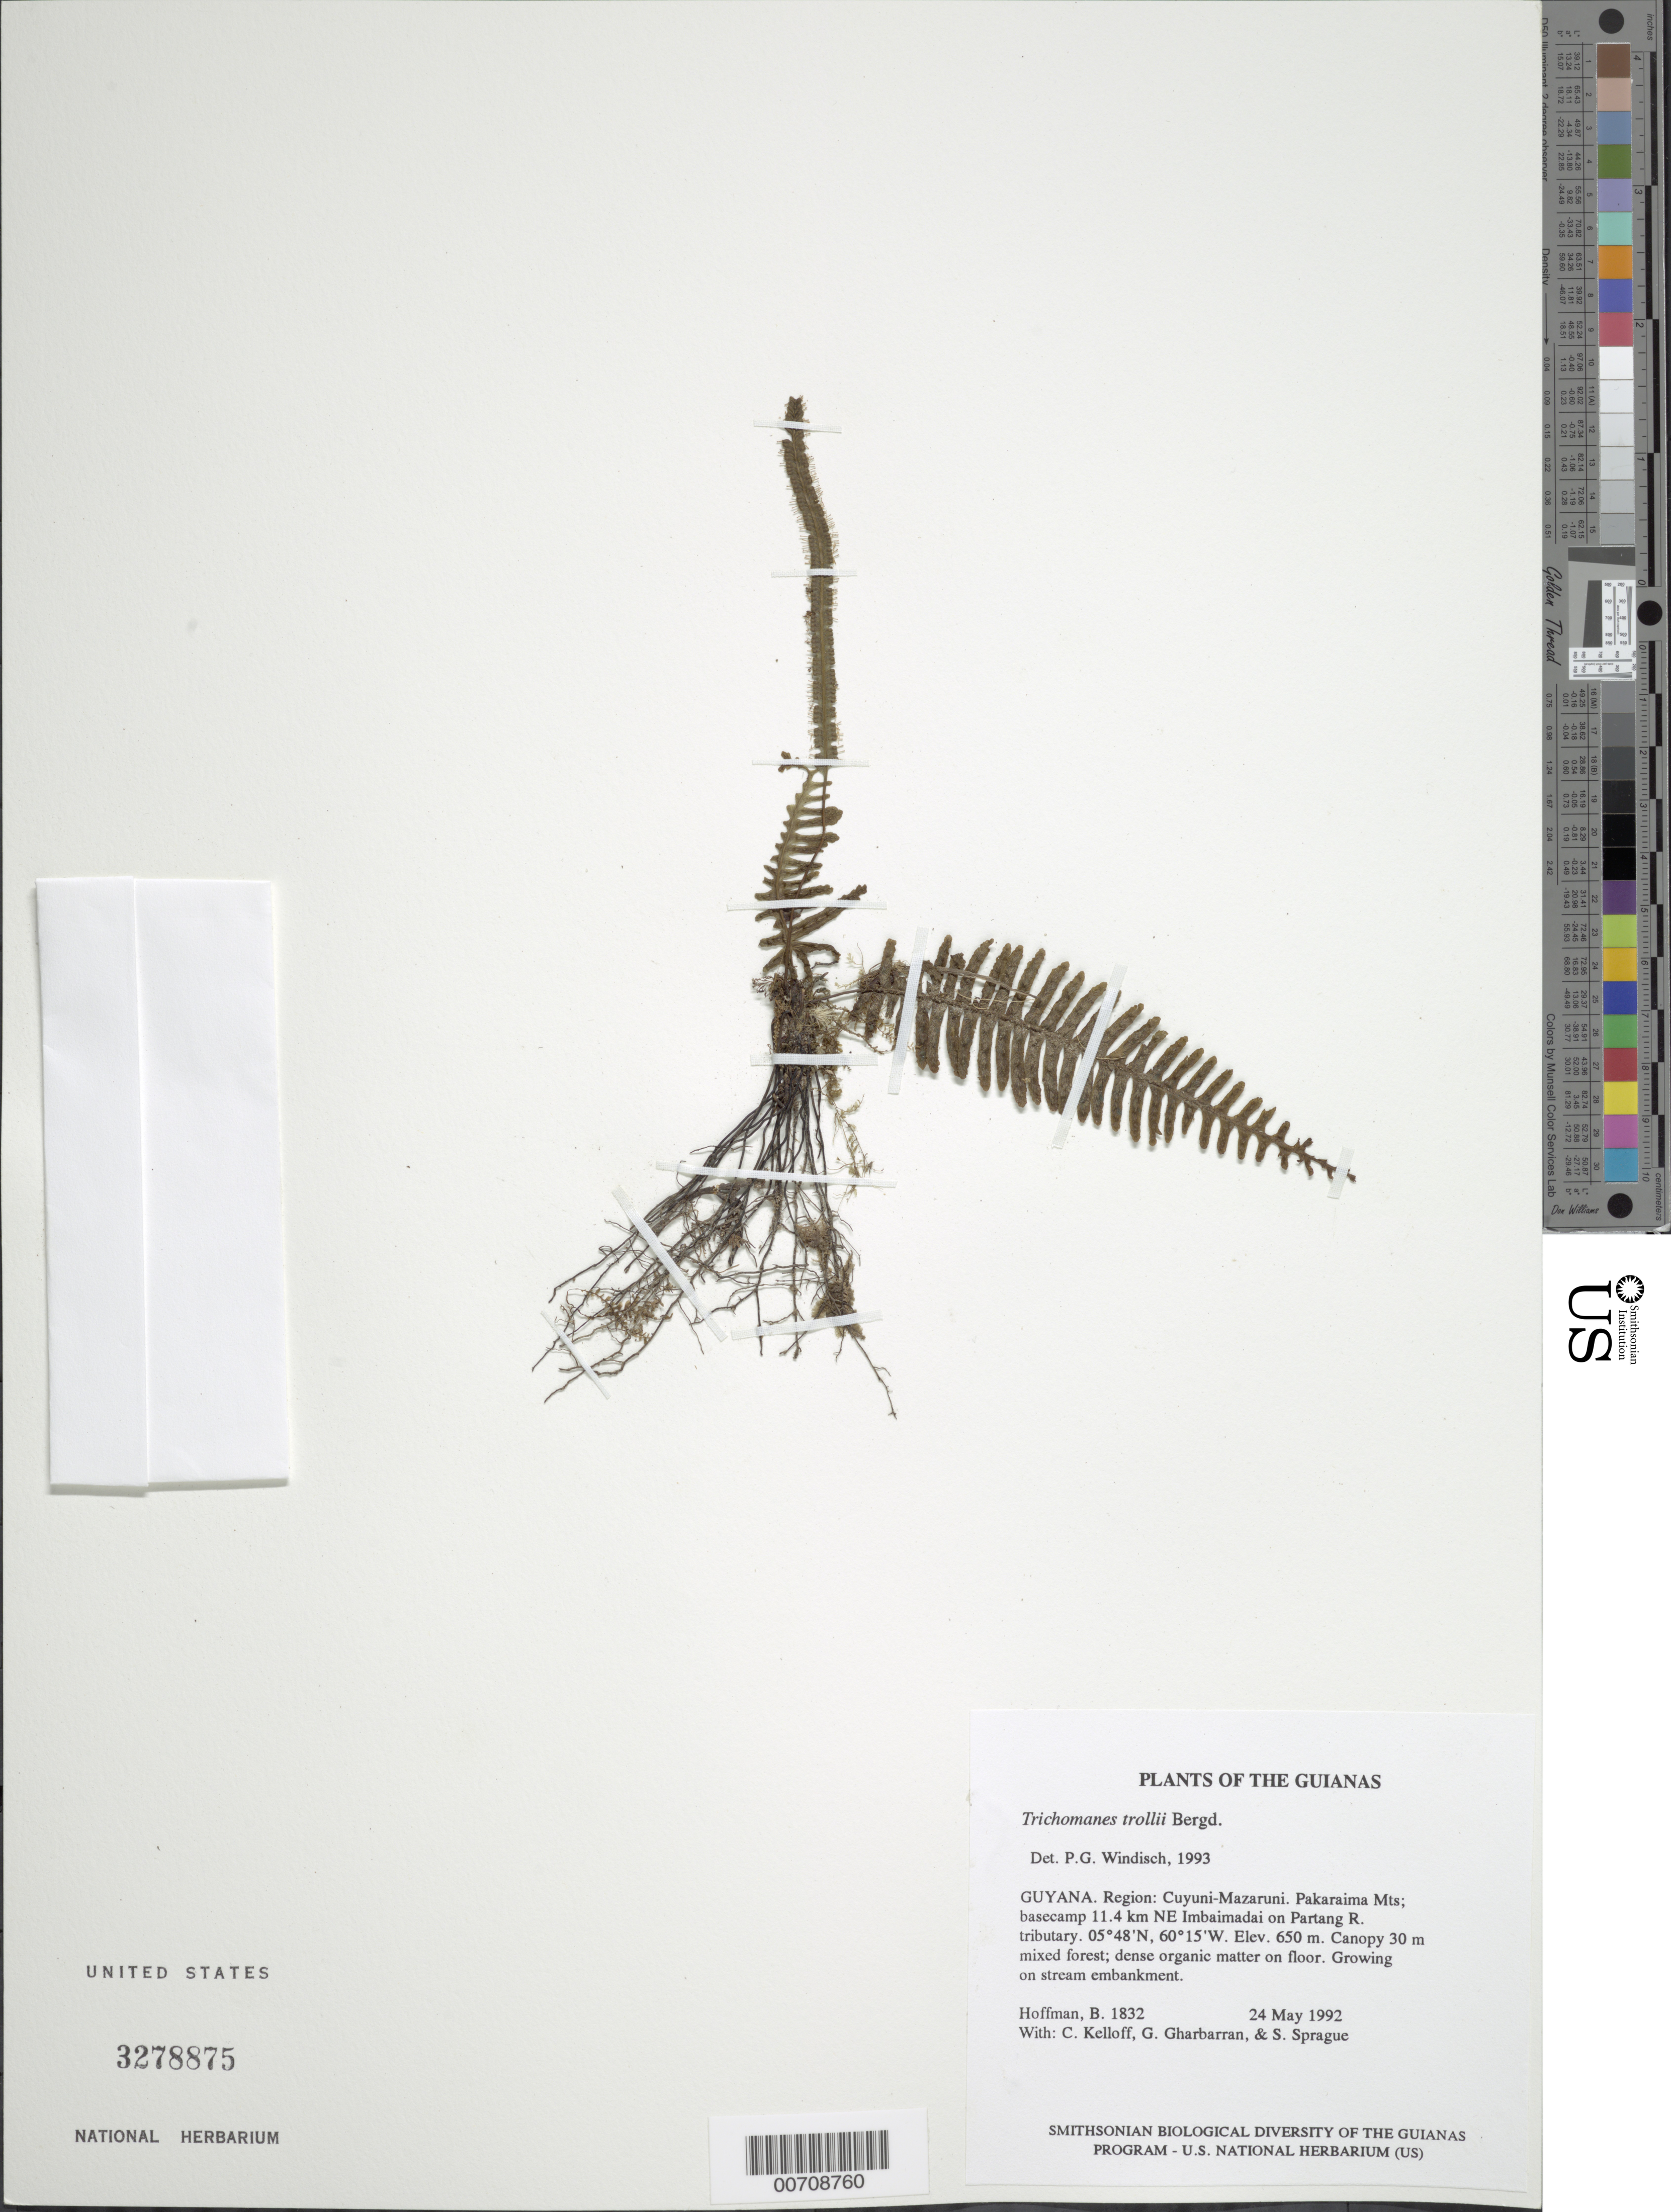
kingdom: Plantae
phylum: Tracheophyta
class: Polypodiopsida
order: Hymenophyllales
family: Hymenophyllaceae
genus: Trichomanes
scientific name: Trichomanes trollii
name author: Bergdolt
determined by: Windisch, Paulo Guenter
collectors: B. Hoffman, C. L. Kelloff, G. Gharbarran & S. Sprague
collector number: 1832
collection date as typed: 24 May 1992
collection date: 1992-05-24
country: Guyana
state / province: Cuyuni-Mazaruni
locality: Pakaraima Mts; basecamp 11.4 km NE Imbaimadai on Partang River tributary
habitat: Canopy 30 m mixed forest; dense organic matter on floor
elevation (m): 650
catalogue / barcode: US 3278875